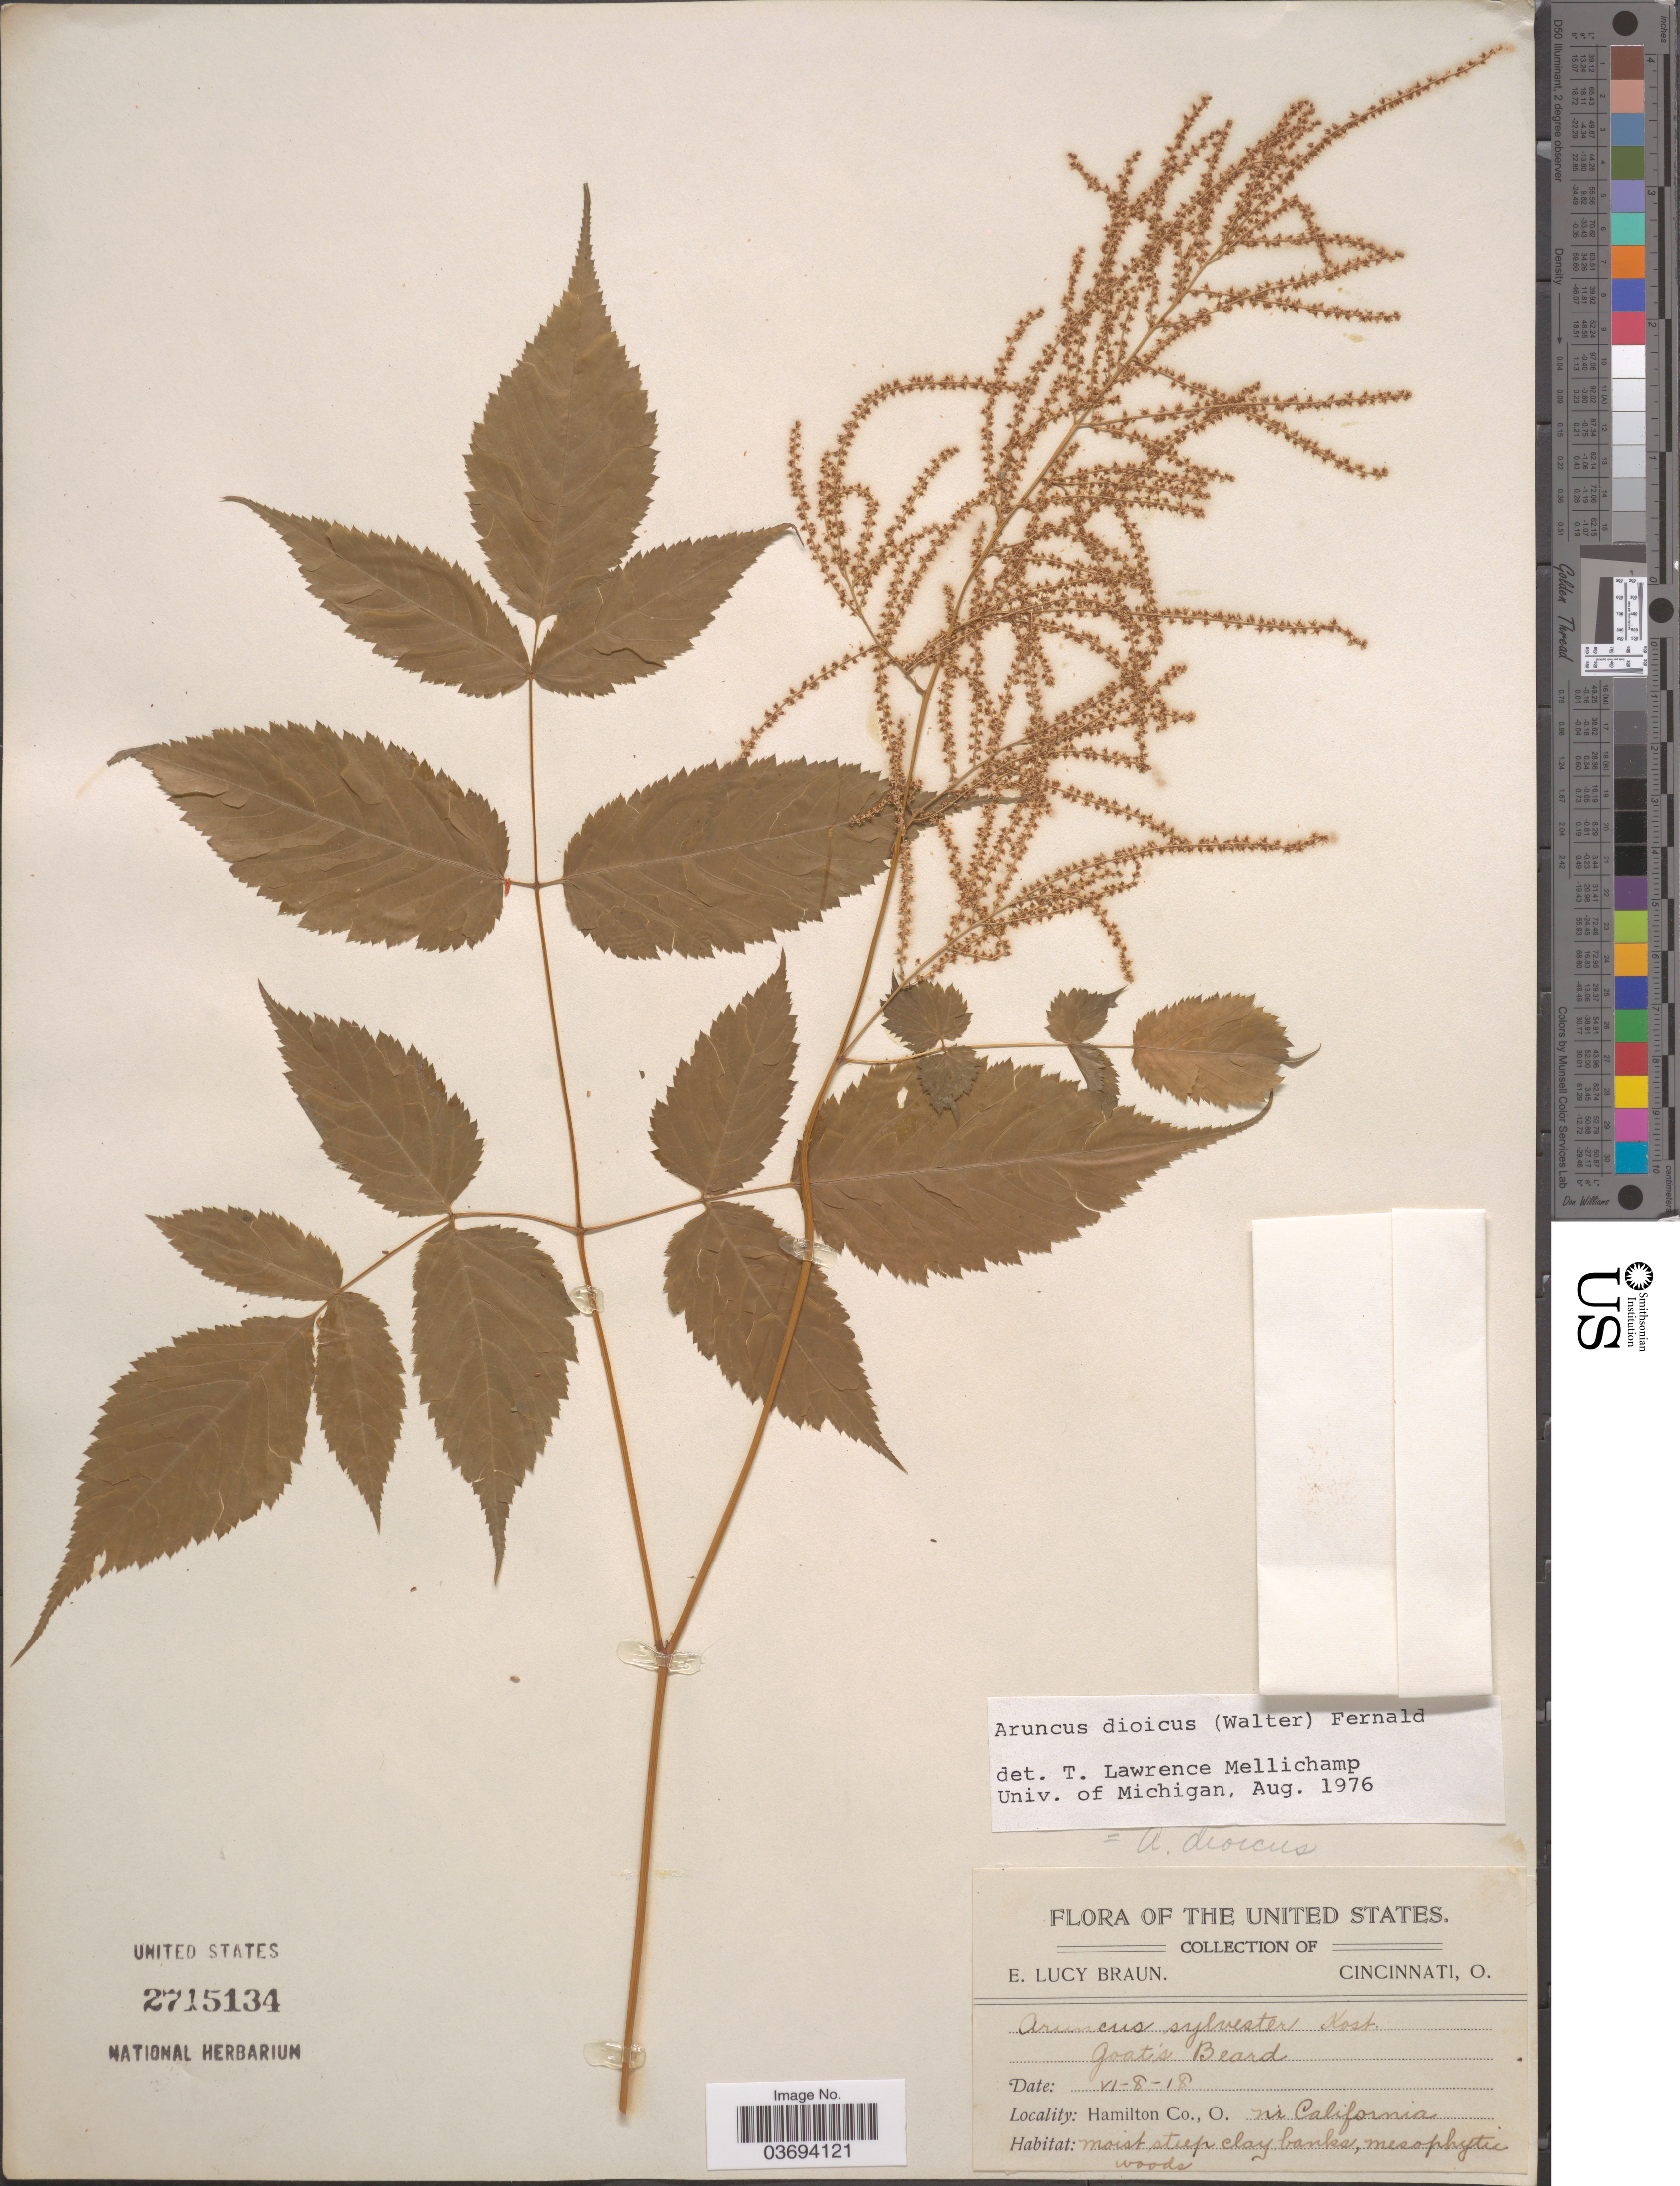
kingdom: Plantae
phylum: Tracheophyta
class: Magnoliopsida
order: Rosales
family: Rosaceae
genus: Aruncus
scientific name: Aruncus dioicus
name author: (Walter) Fernald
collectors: E. L. Braun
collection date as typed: Transcribed d/m/y: 8/6/18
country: United States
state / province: Ohio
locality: Hamilton Co. Nr California.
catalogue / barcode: US 2715134